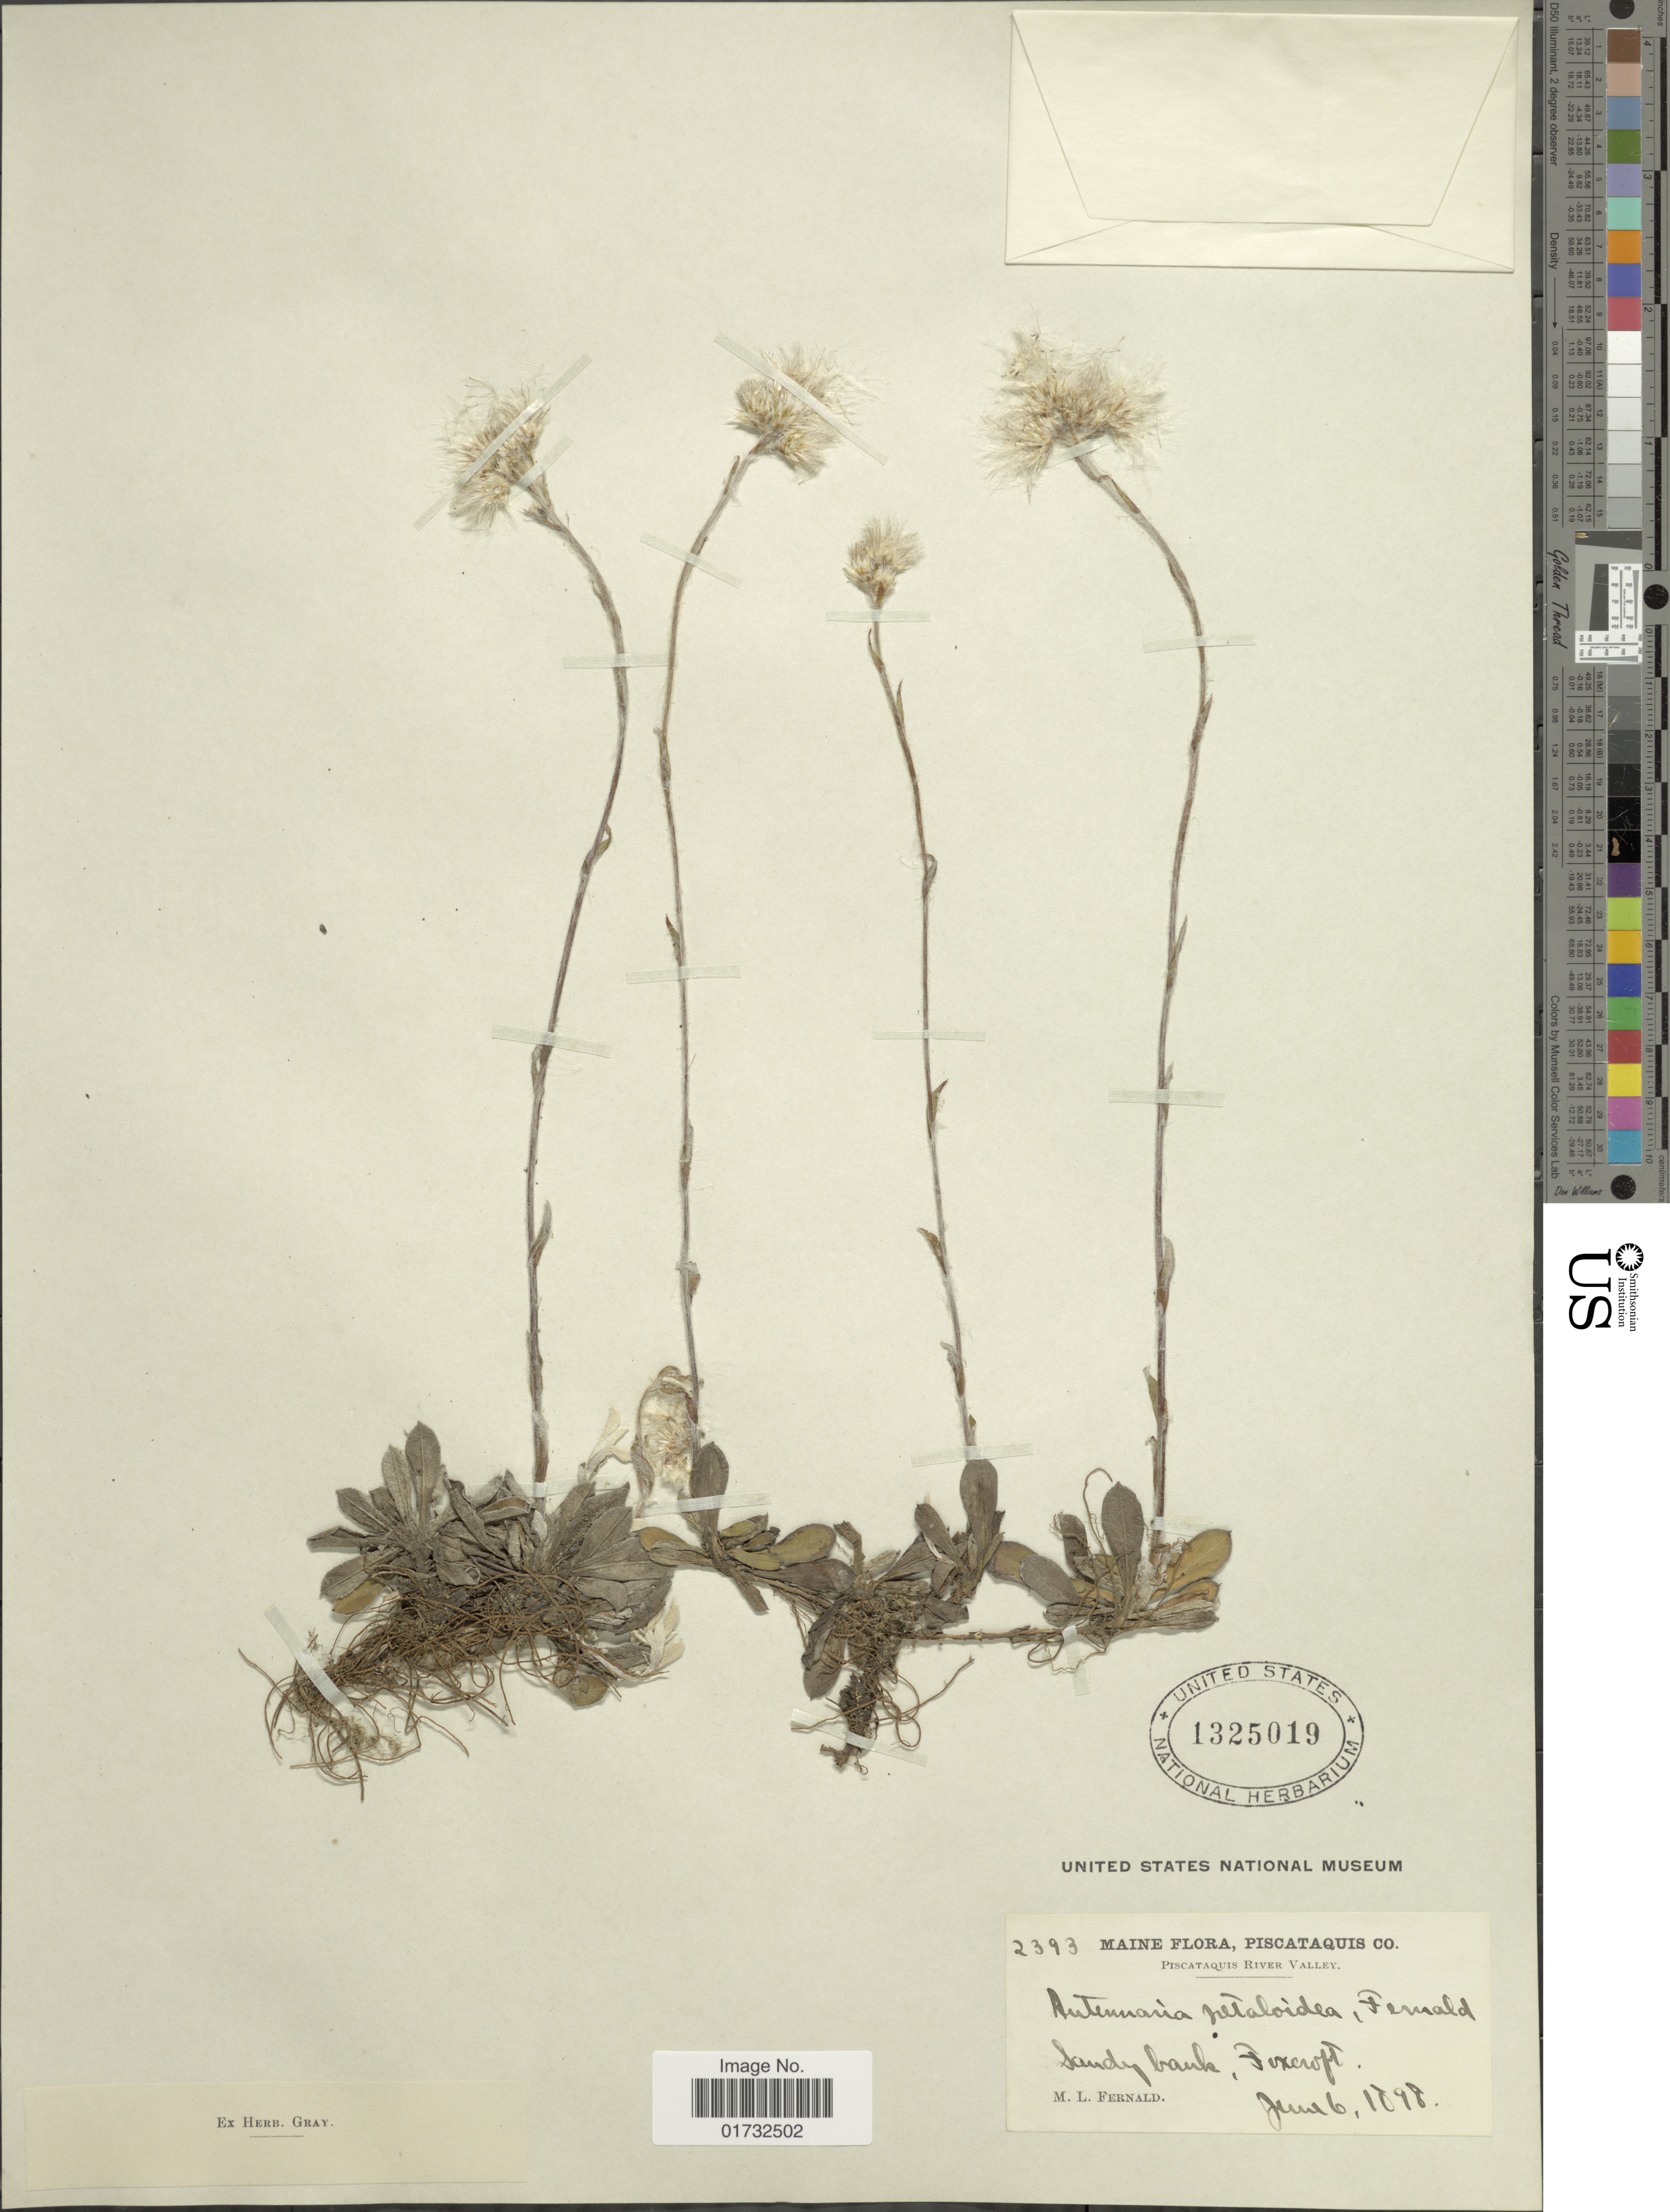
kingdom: Plantae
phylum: Tracheophyta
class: Magnoliopsida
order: Asterales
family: Asteraceae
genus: Antennaria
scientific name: Antennaria petaloidea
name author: (Fernald) Fernald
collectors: M. L. Fernald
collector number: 2393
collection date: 1898-06-06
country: United States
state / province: Maine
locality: Piscataquis Co. Piscataquis River Valley. Foxcroft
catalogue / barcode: US 1325019